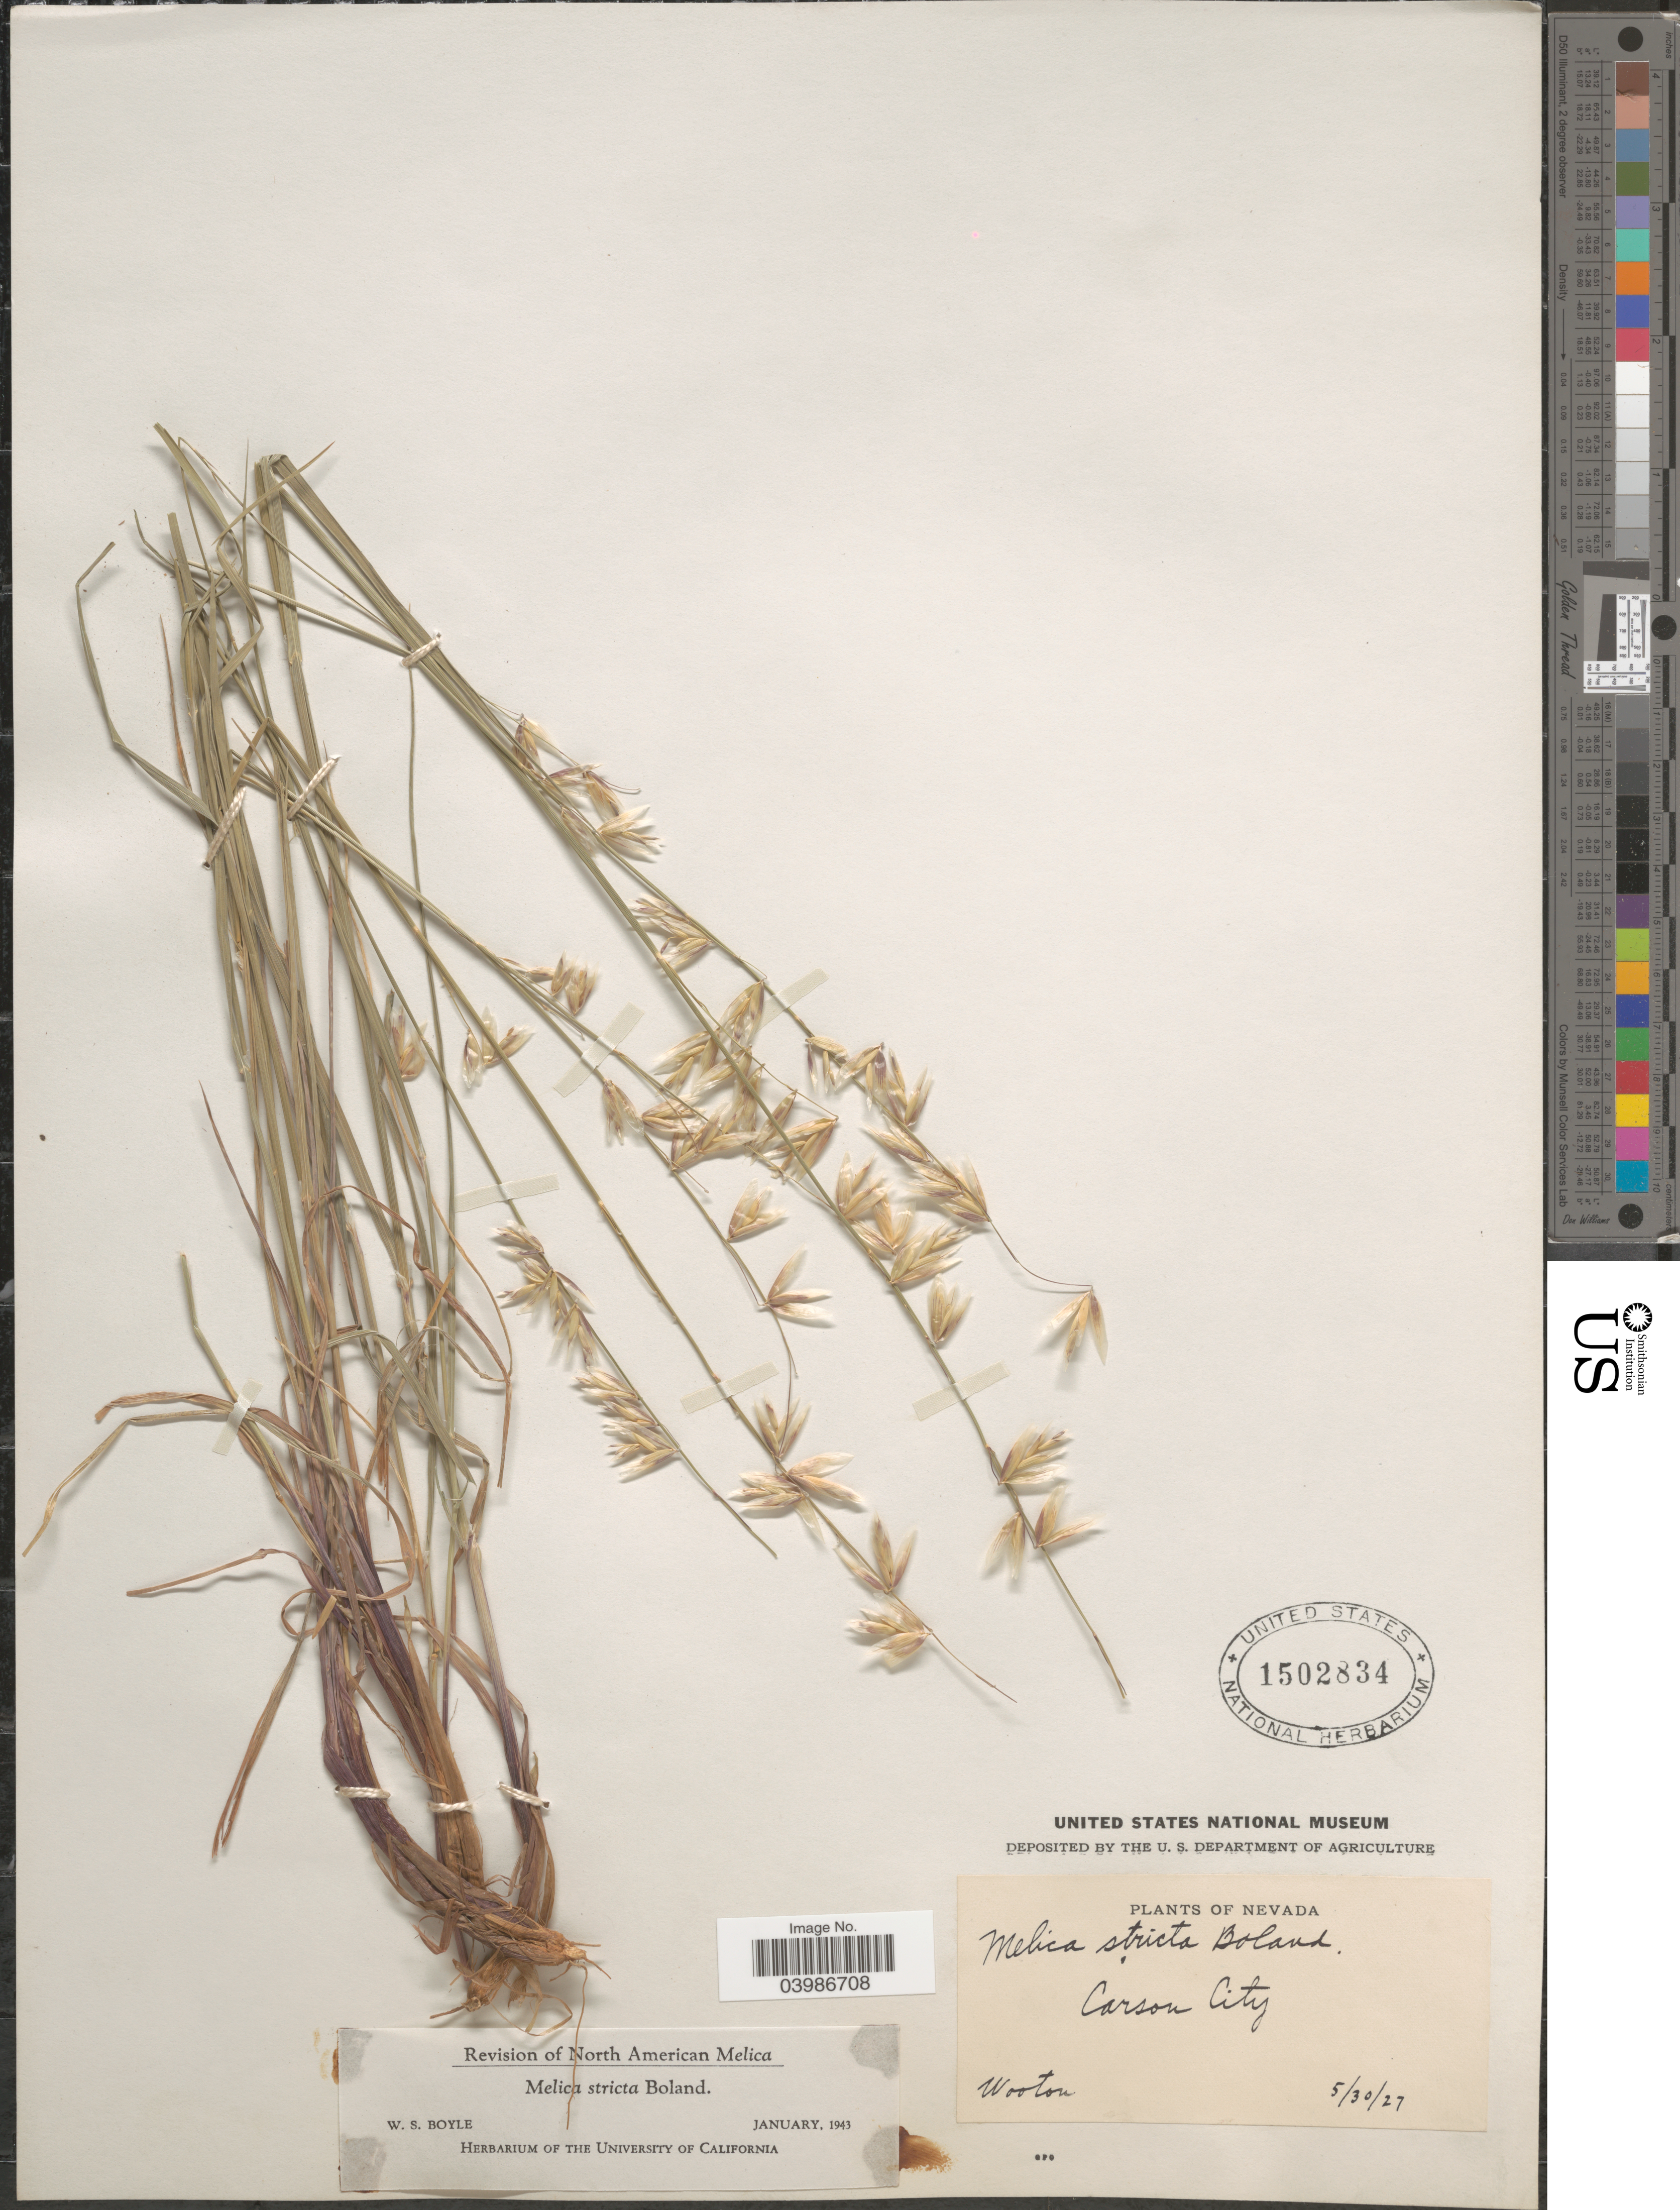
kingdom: Plantae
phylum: Tracheophyta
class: Liliopsida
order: Poales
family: Poaceae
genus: Melica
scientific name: Melica stricta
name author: Bol.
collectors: E. O. Wooton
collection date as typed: Transcribed d/m/y: 30/5/27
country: United States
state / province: Nevada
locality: Carson City.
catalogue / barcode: US 1502834